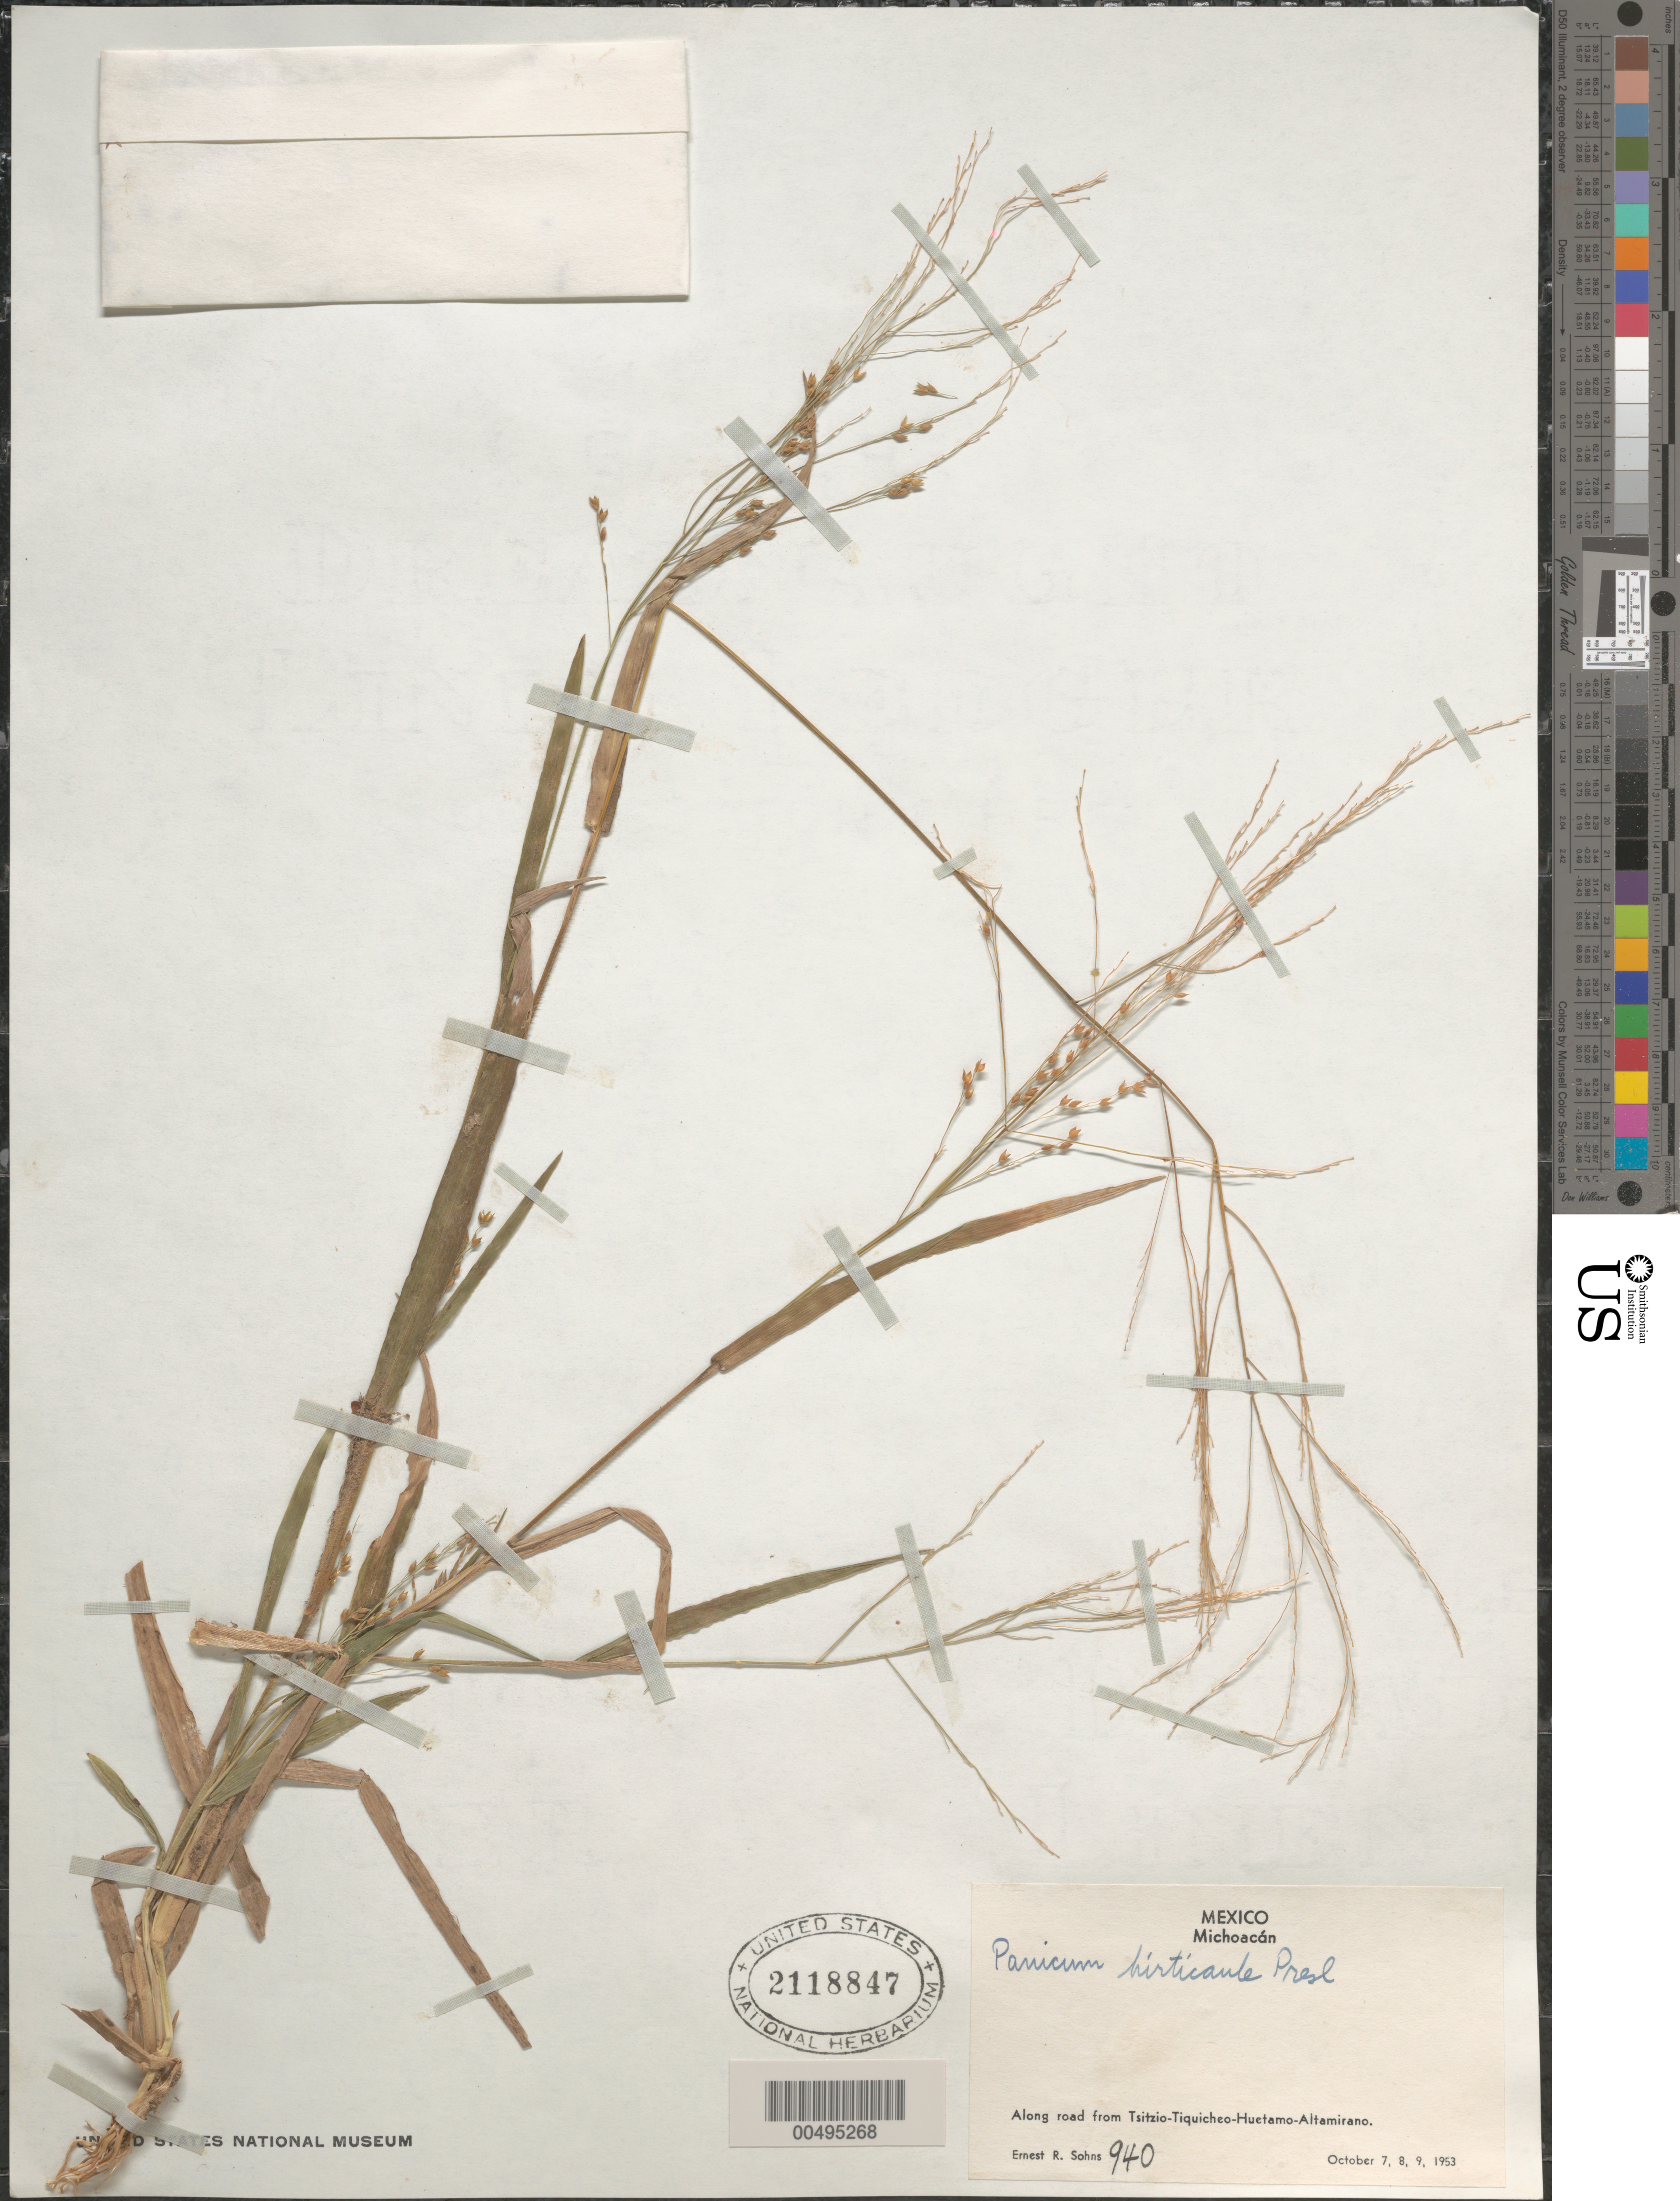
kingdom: Plantae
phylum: Tracheophyta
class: Liliopsida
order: Poales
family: Poaceae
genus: Panicum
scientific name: Panicum hirticaule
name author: J. Presl in C. Presl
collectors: E. R. Sohns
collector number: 940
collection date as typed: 7 Oct 1953 to 9 Oct 1953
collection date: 1953-10-07/1953-10-09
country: Mexico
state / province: Michoacán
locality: Along rd from Tsitzio-Tiquicheo-Huetamo-Altamirano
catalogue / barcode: US 2118847